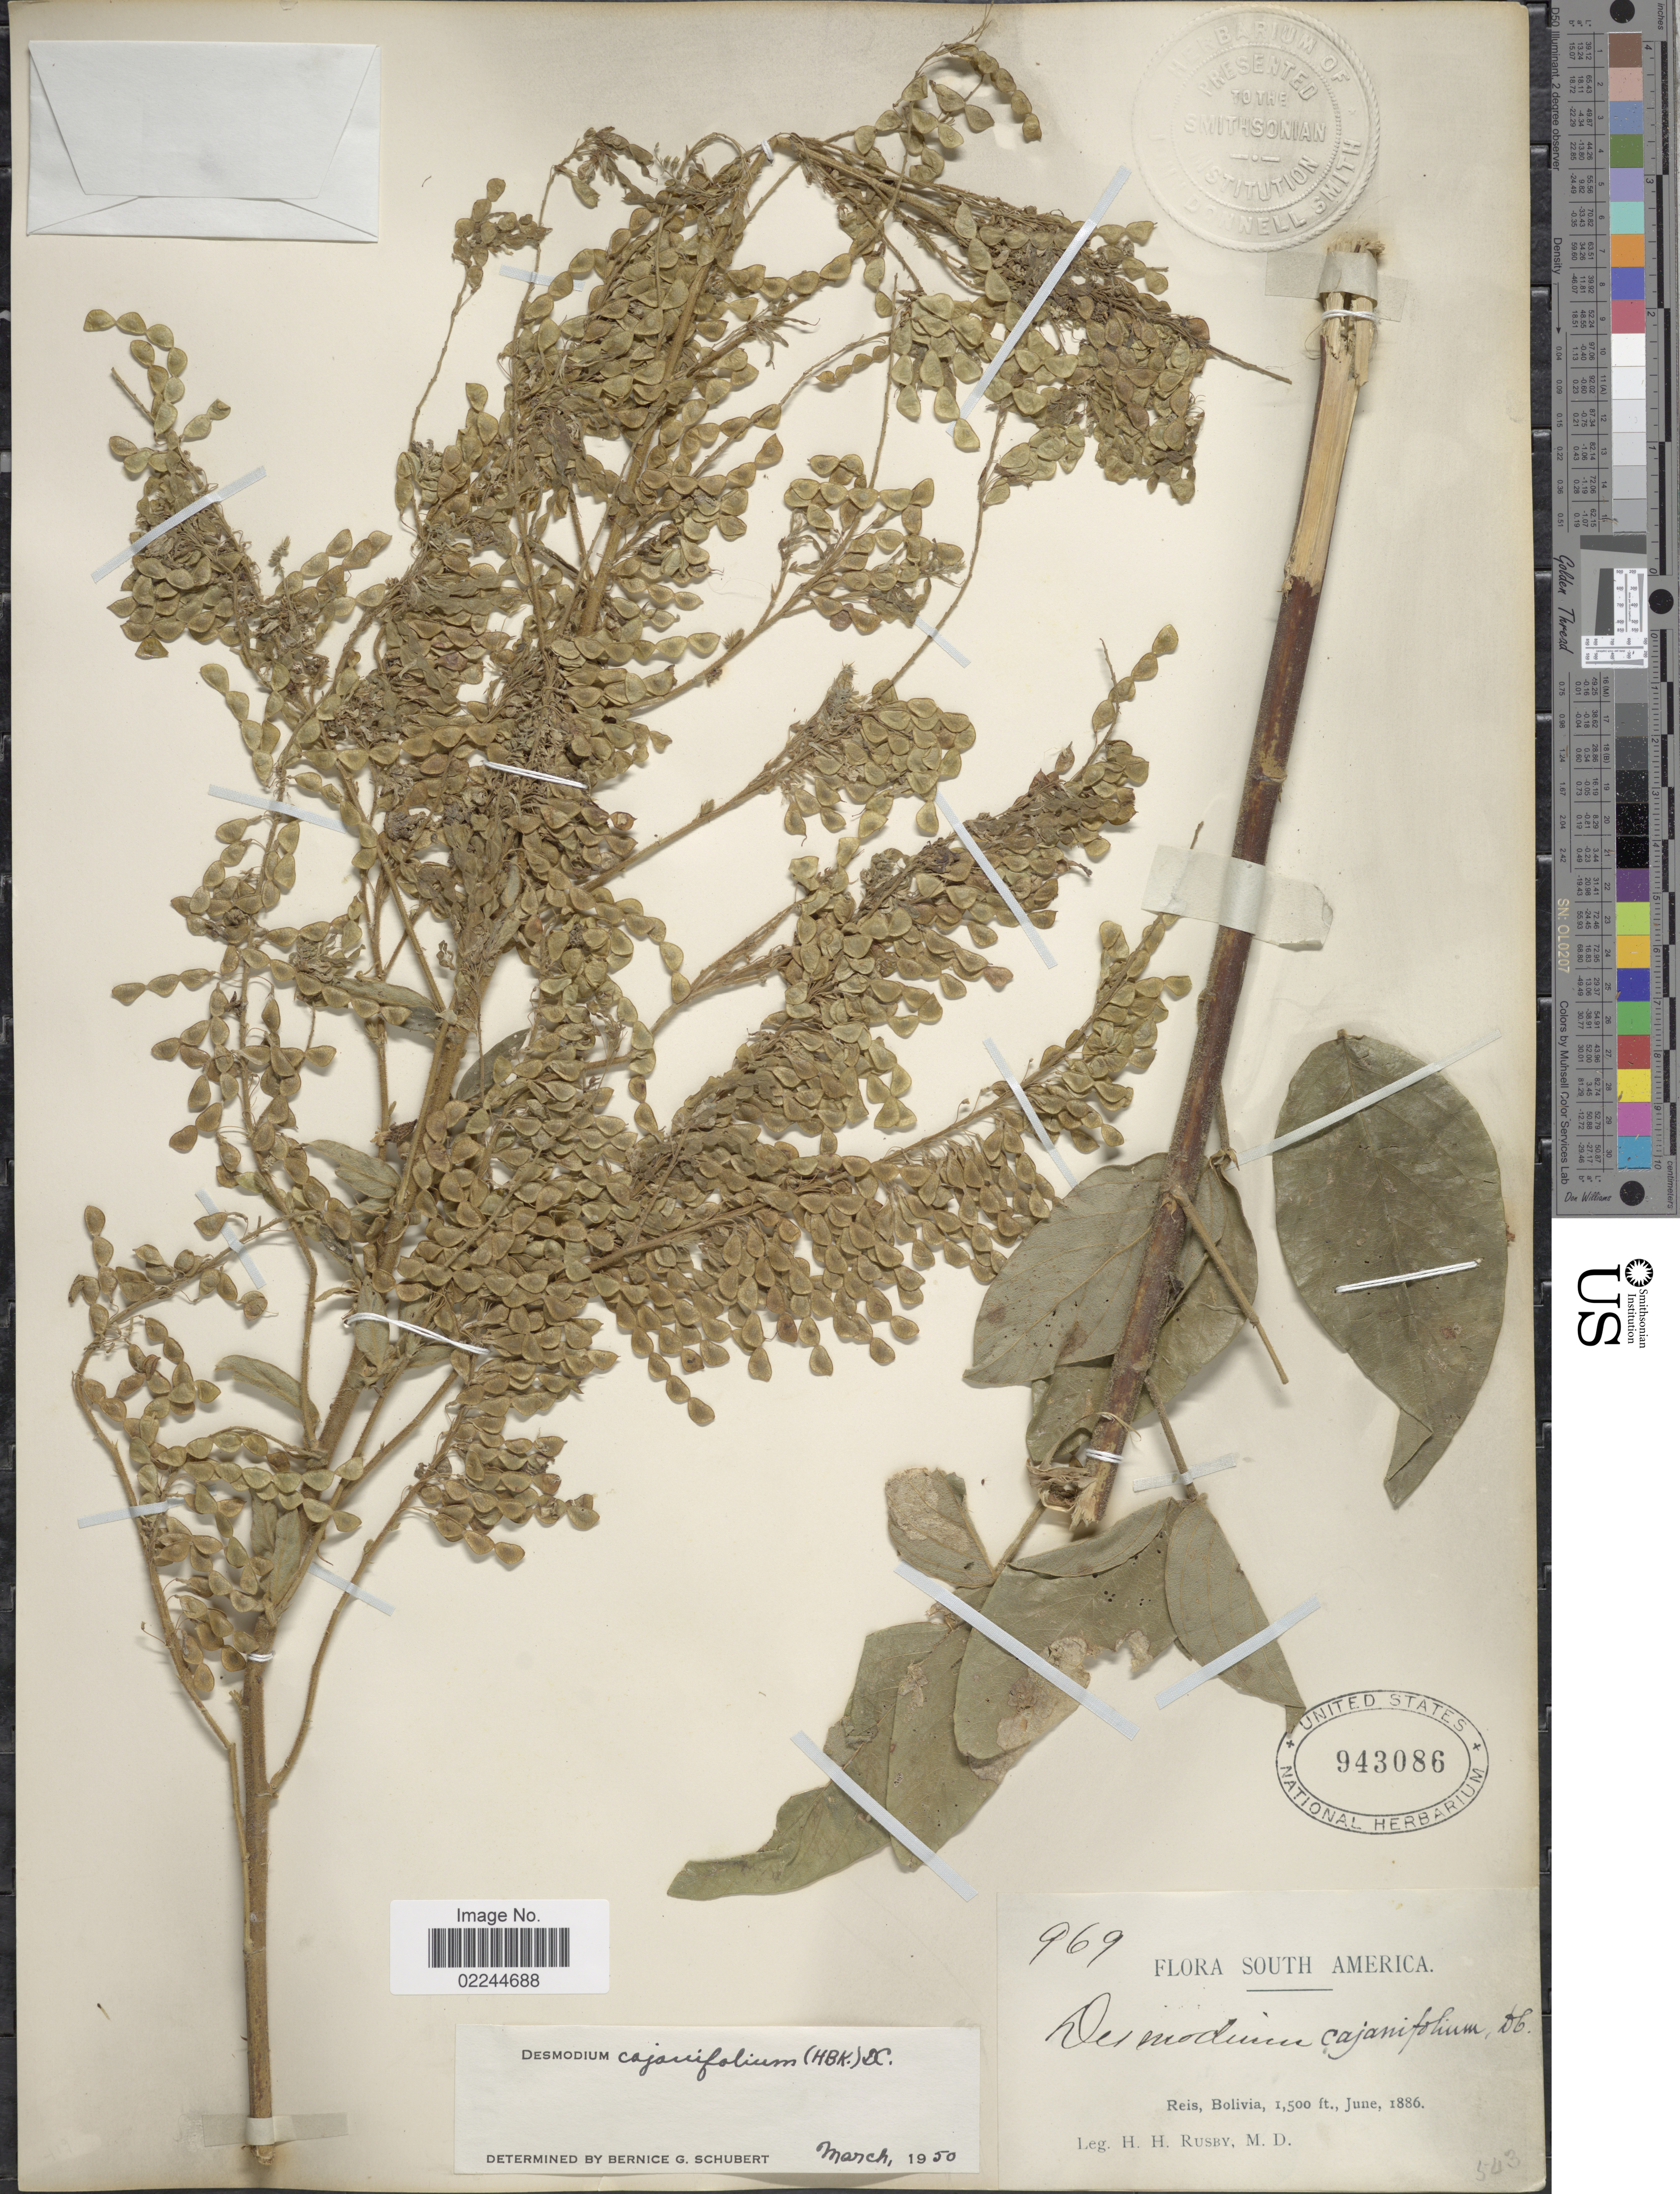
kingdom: Plantae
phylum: Tracheophyta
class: Magnoliopsida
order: Fabales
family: Fabaceae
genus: Desmodium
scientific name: Desmodium cajanifolium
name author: (Kunth) DC.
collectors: H. H. Rusby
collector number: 969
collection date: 1886-06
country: Bolivia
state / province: Pando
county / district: Nicolas Suarez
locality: Reis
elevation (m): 457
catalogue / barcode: US 943086